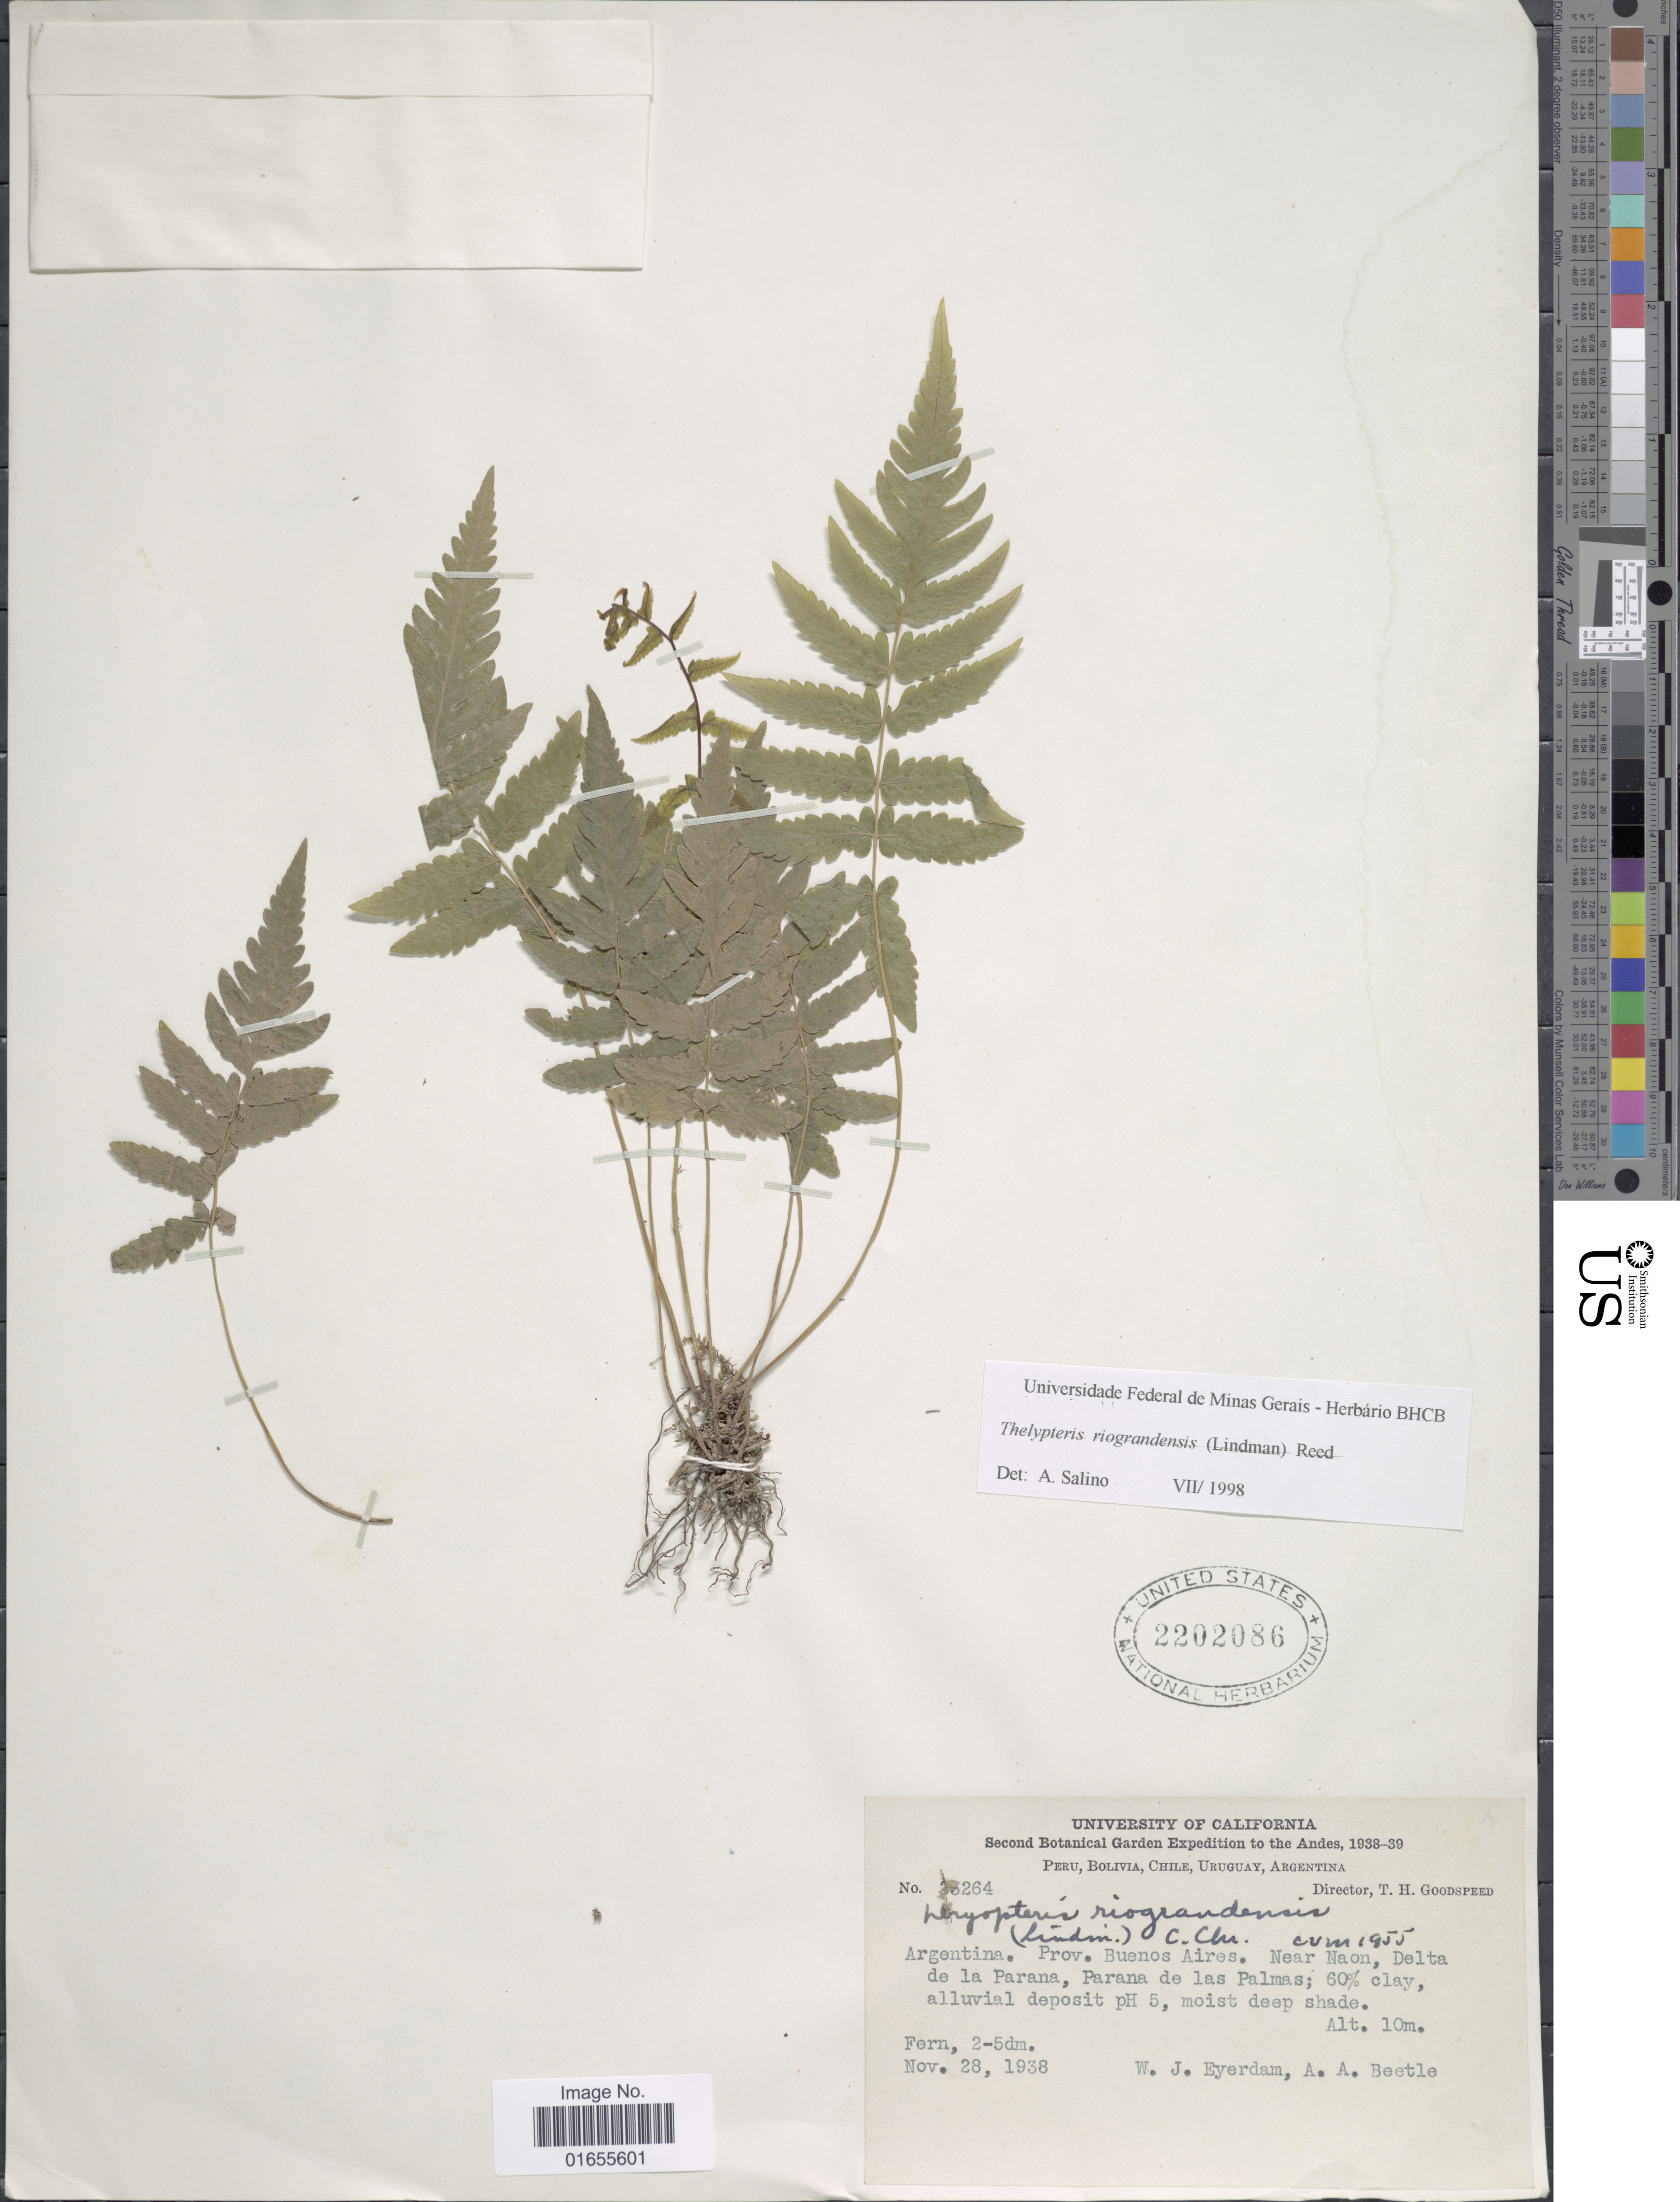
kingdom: Plantae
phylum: Tracheophyta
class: Polypodiopsida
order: Polypodiales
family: Thelypteridaceae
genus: Goniopteris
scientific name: Goniopteris riograndensis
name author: (Lindm.) Ching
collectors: W. J. Eyerdam & A. A. Beetle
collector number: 38264*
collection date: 1938-11-28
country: Argentina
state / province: Buenos Aires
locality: Near Naon, Delta de la Parana, Parana de las Palmas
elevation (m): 10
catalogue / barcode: US 2202086